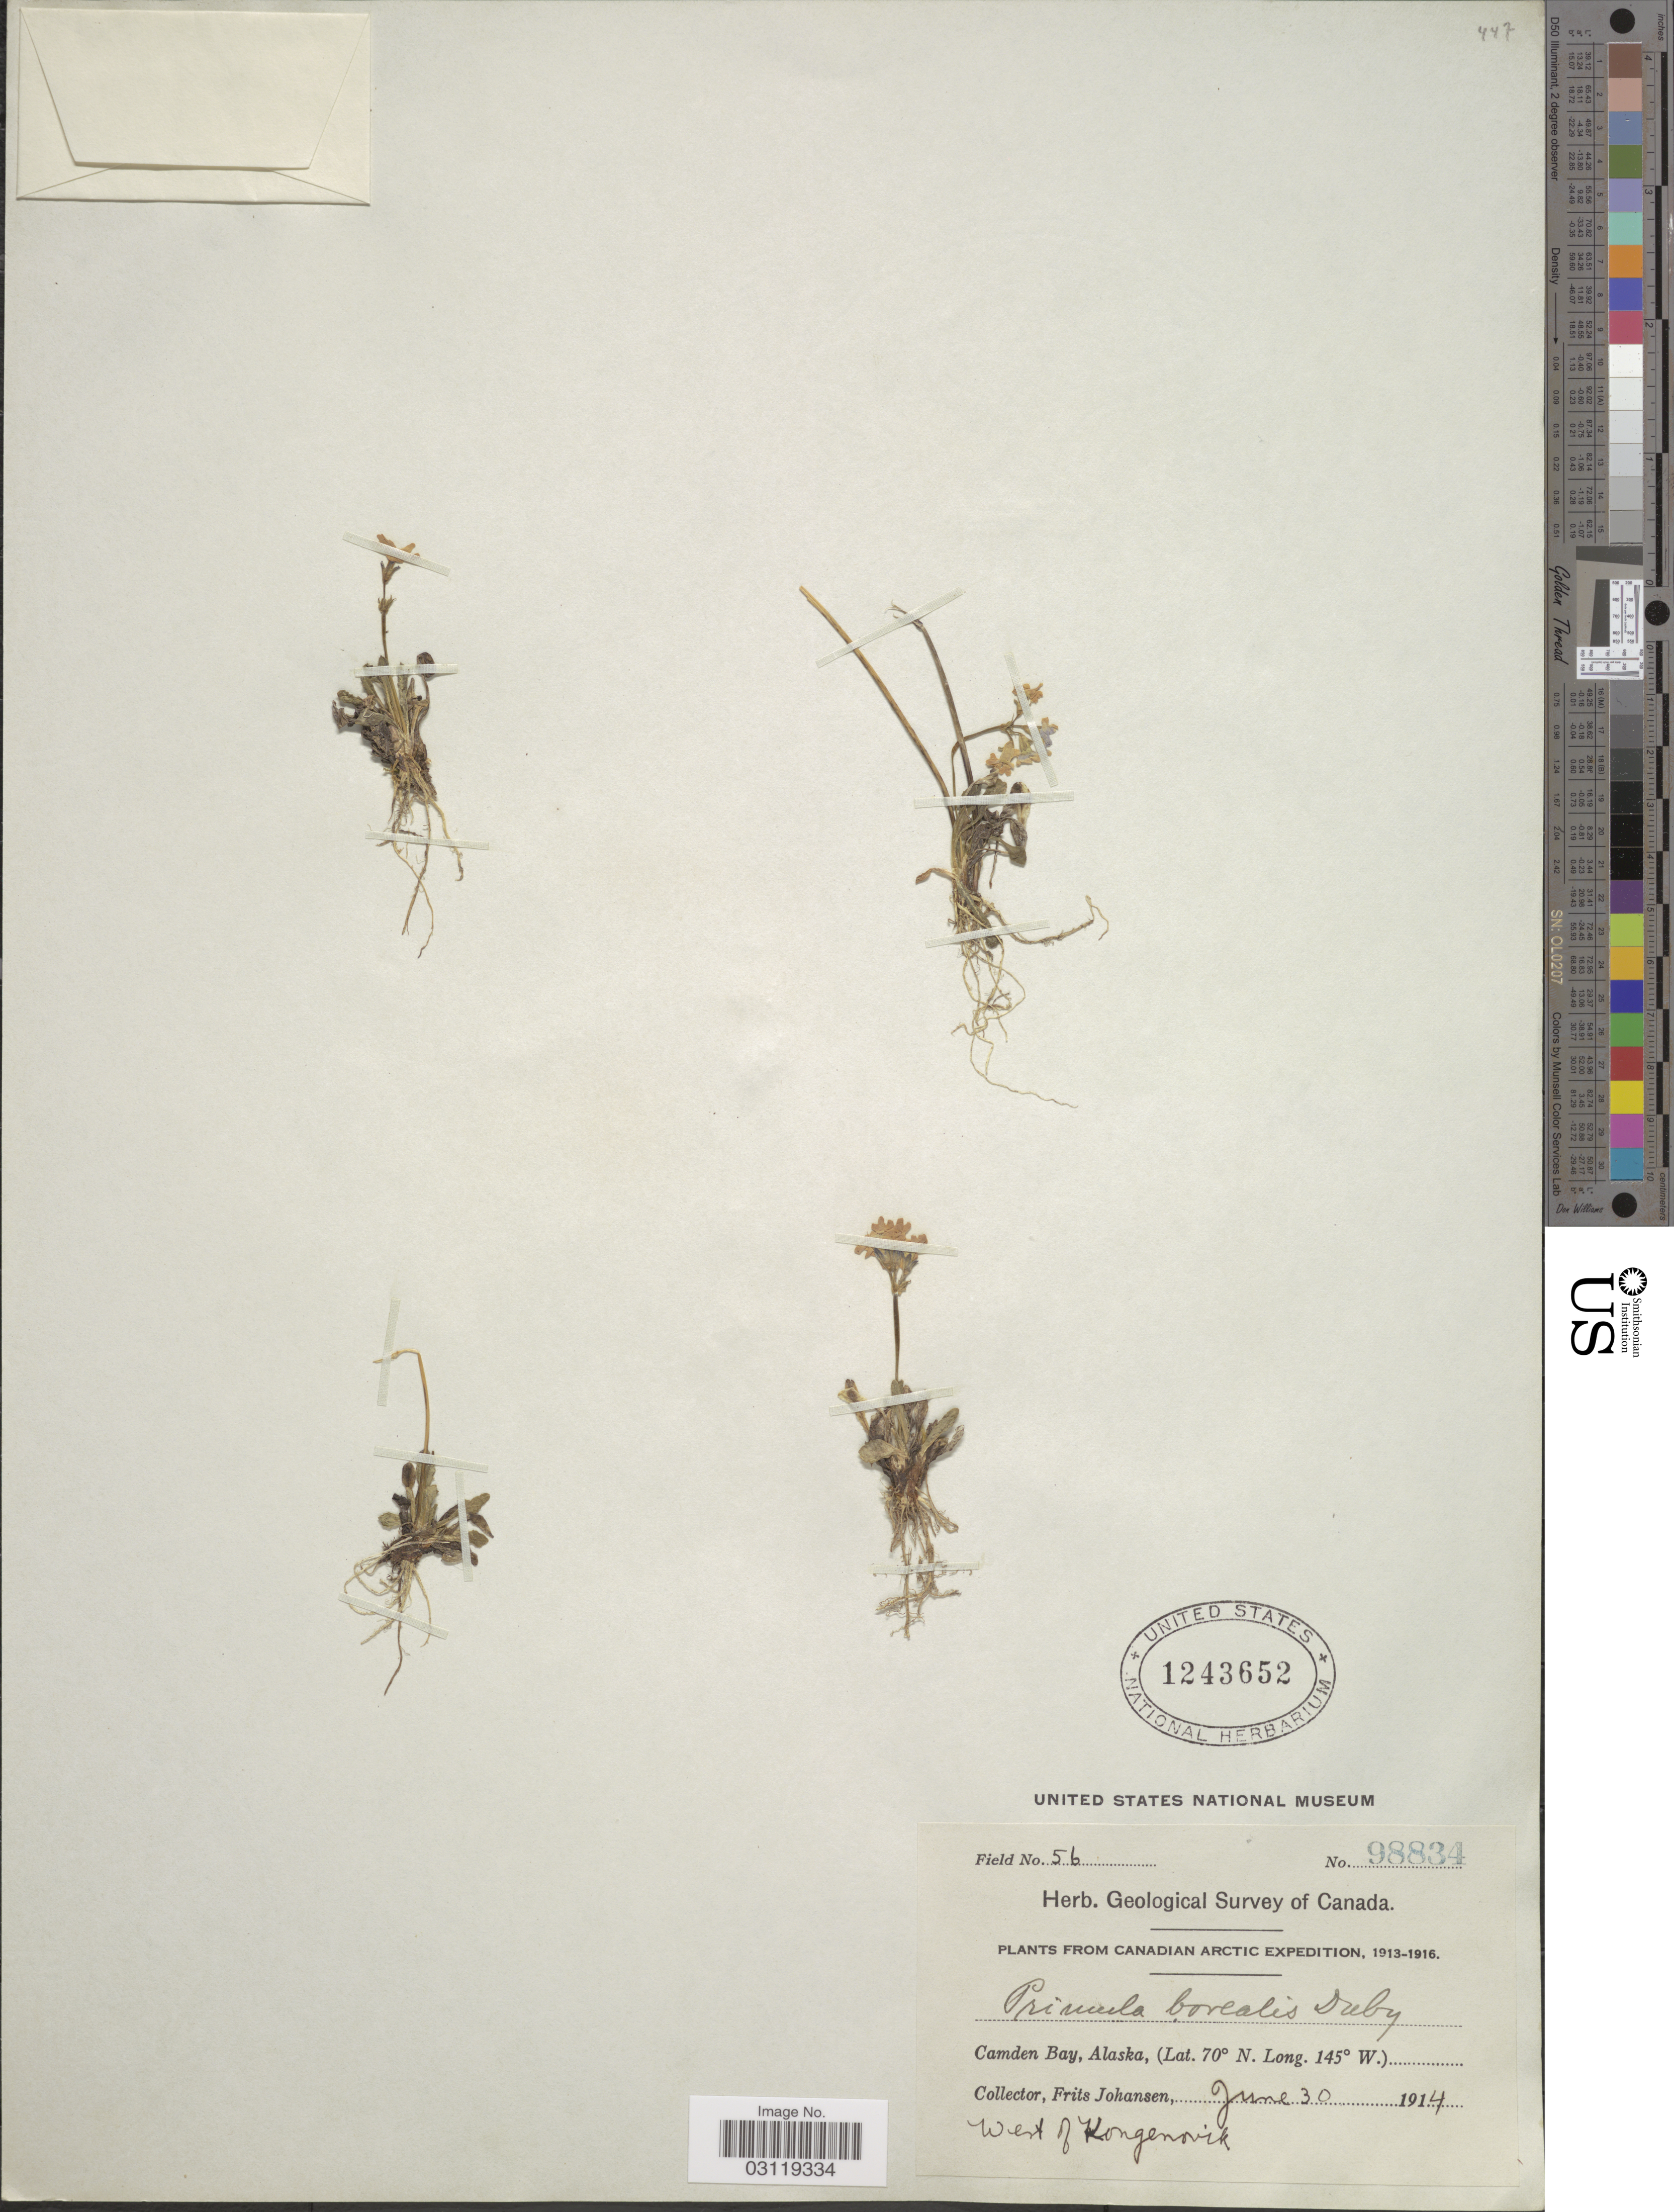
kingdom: Plantae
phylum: Tracheophyta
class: Magnoliopsida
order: Ericales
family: Primulaceae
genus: Primula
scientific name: Primula borealis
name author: Duby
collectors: F. Johansen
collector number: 98834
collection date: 1914-06-30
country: United States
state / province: Alaska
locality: Camden Bay. West of Kongenovik.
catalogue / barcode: US 1243652